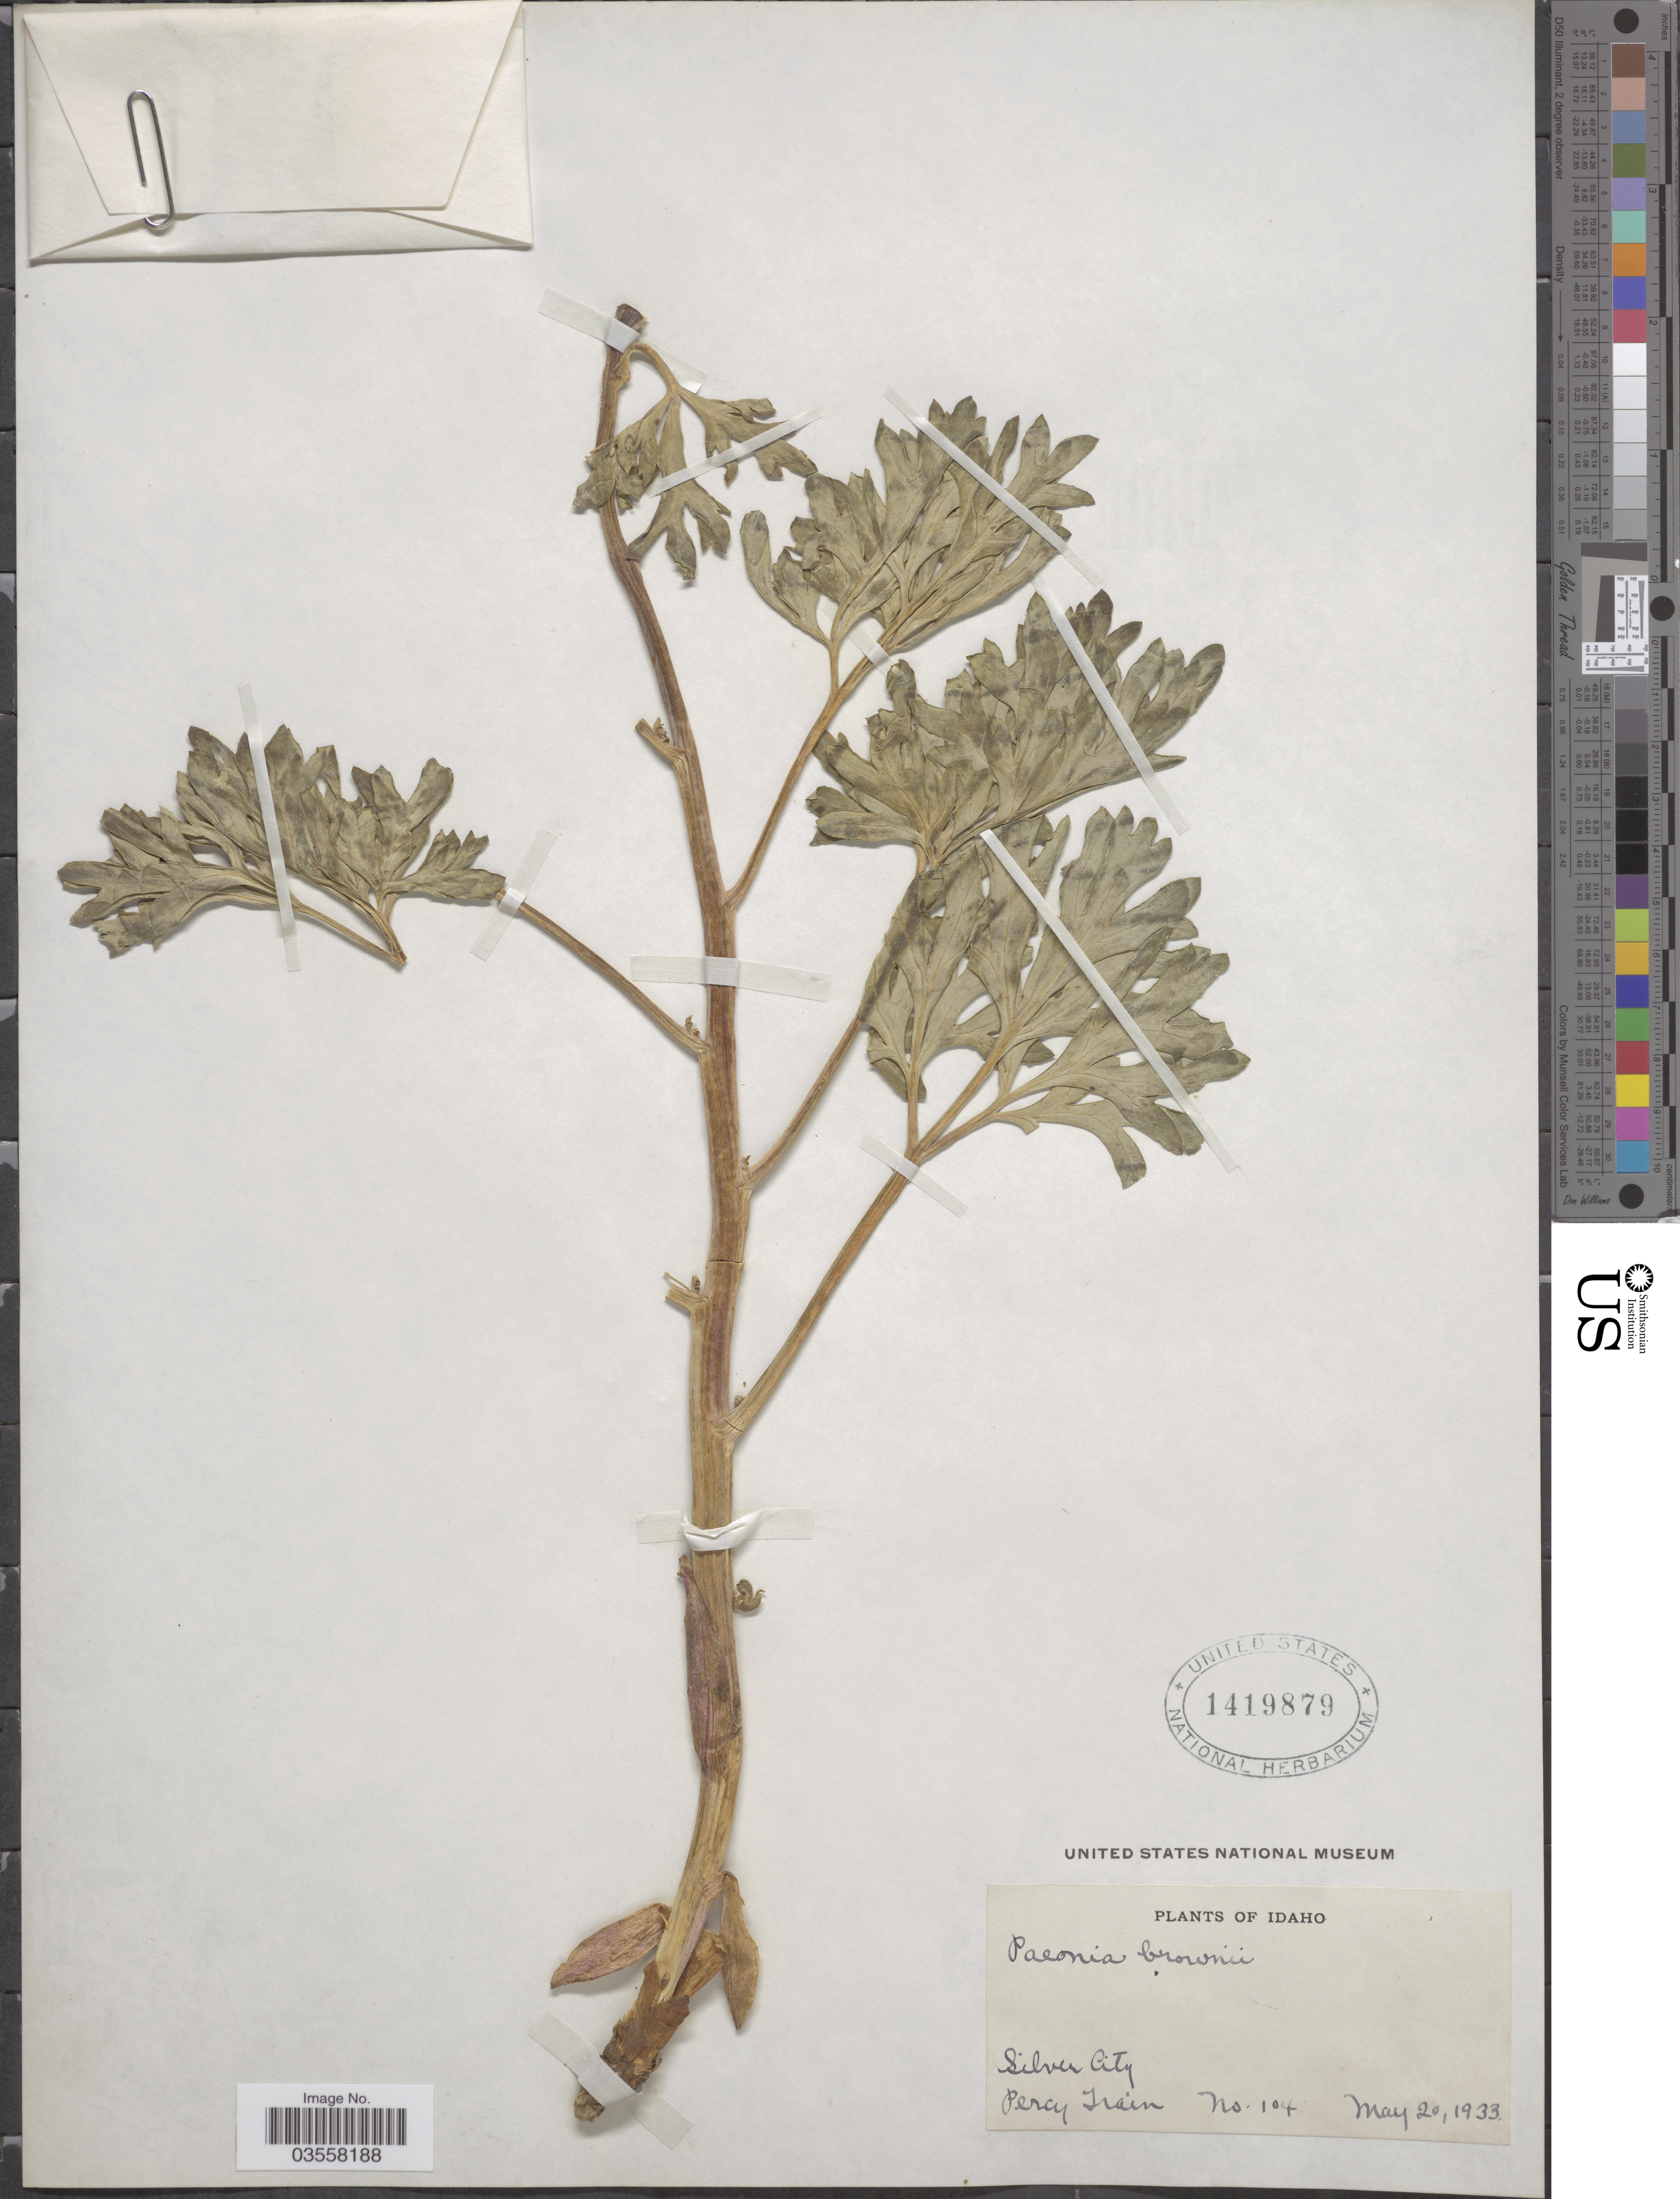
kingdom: Plantae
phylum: Tracheophyta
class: Magnoliopsida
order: Saxifragales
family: Paeoniaceae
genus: Paeonia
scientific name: Paeonia brownii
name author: Douglas ex Hook.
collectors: P. Train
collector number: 104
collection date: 1933-05-20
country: United States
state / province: Idaho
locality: Silver City.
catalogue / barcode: US 1419879